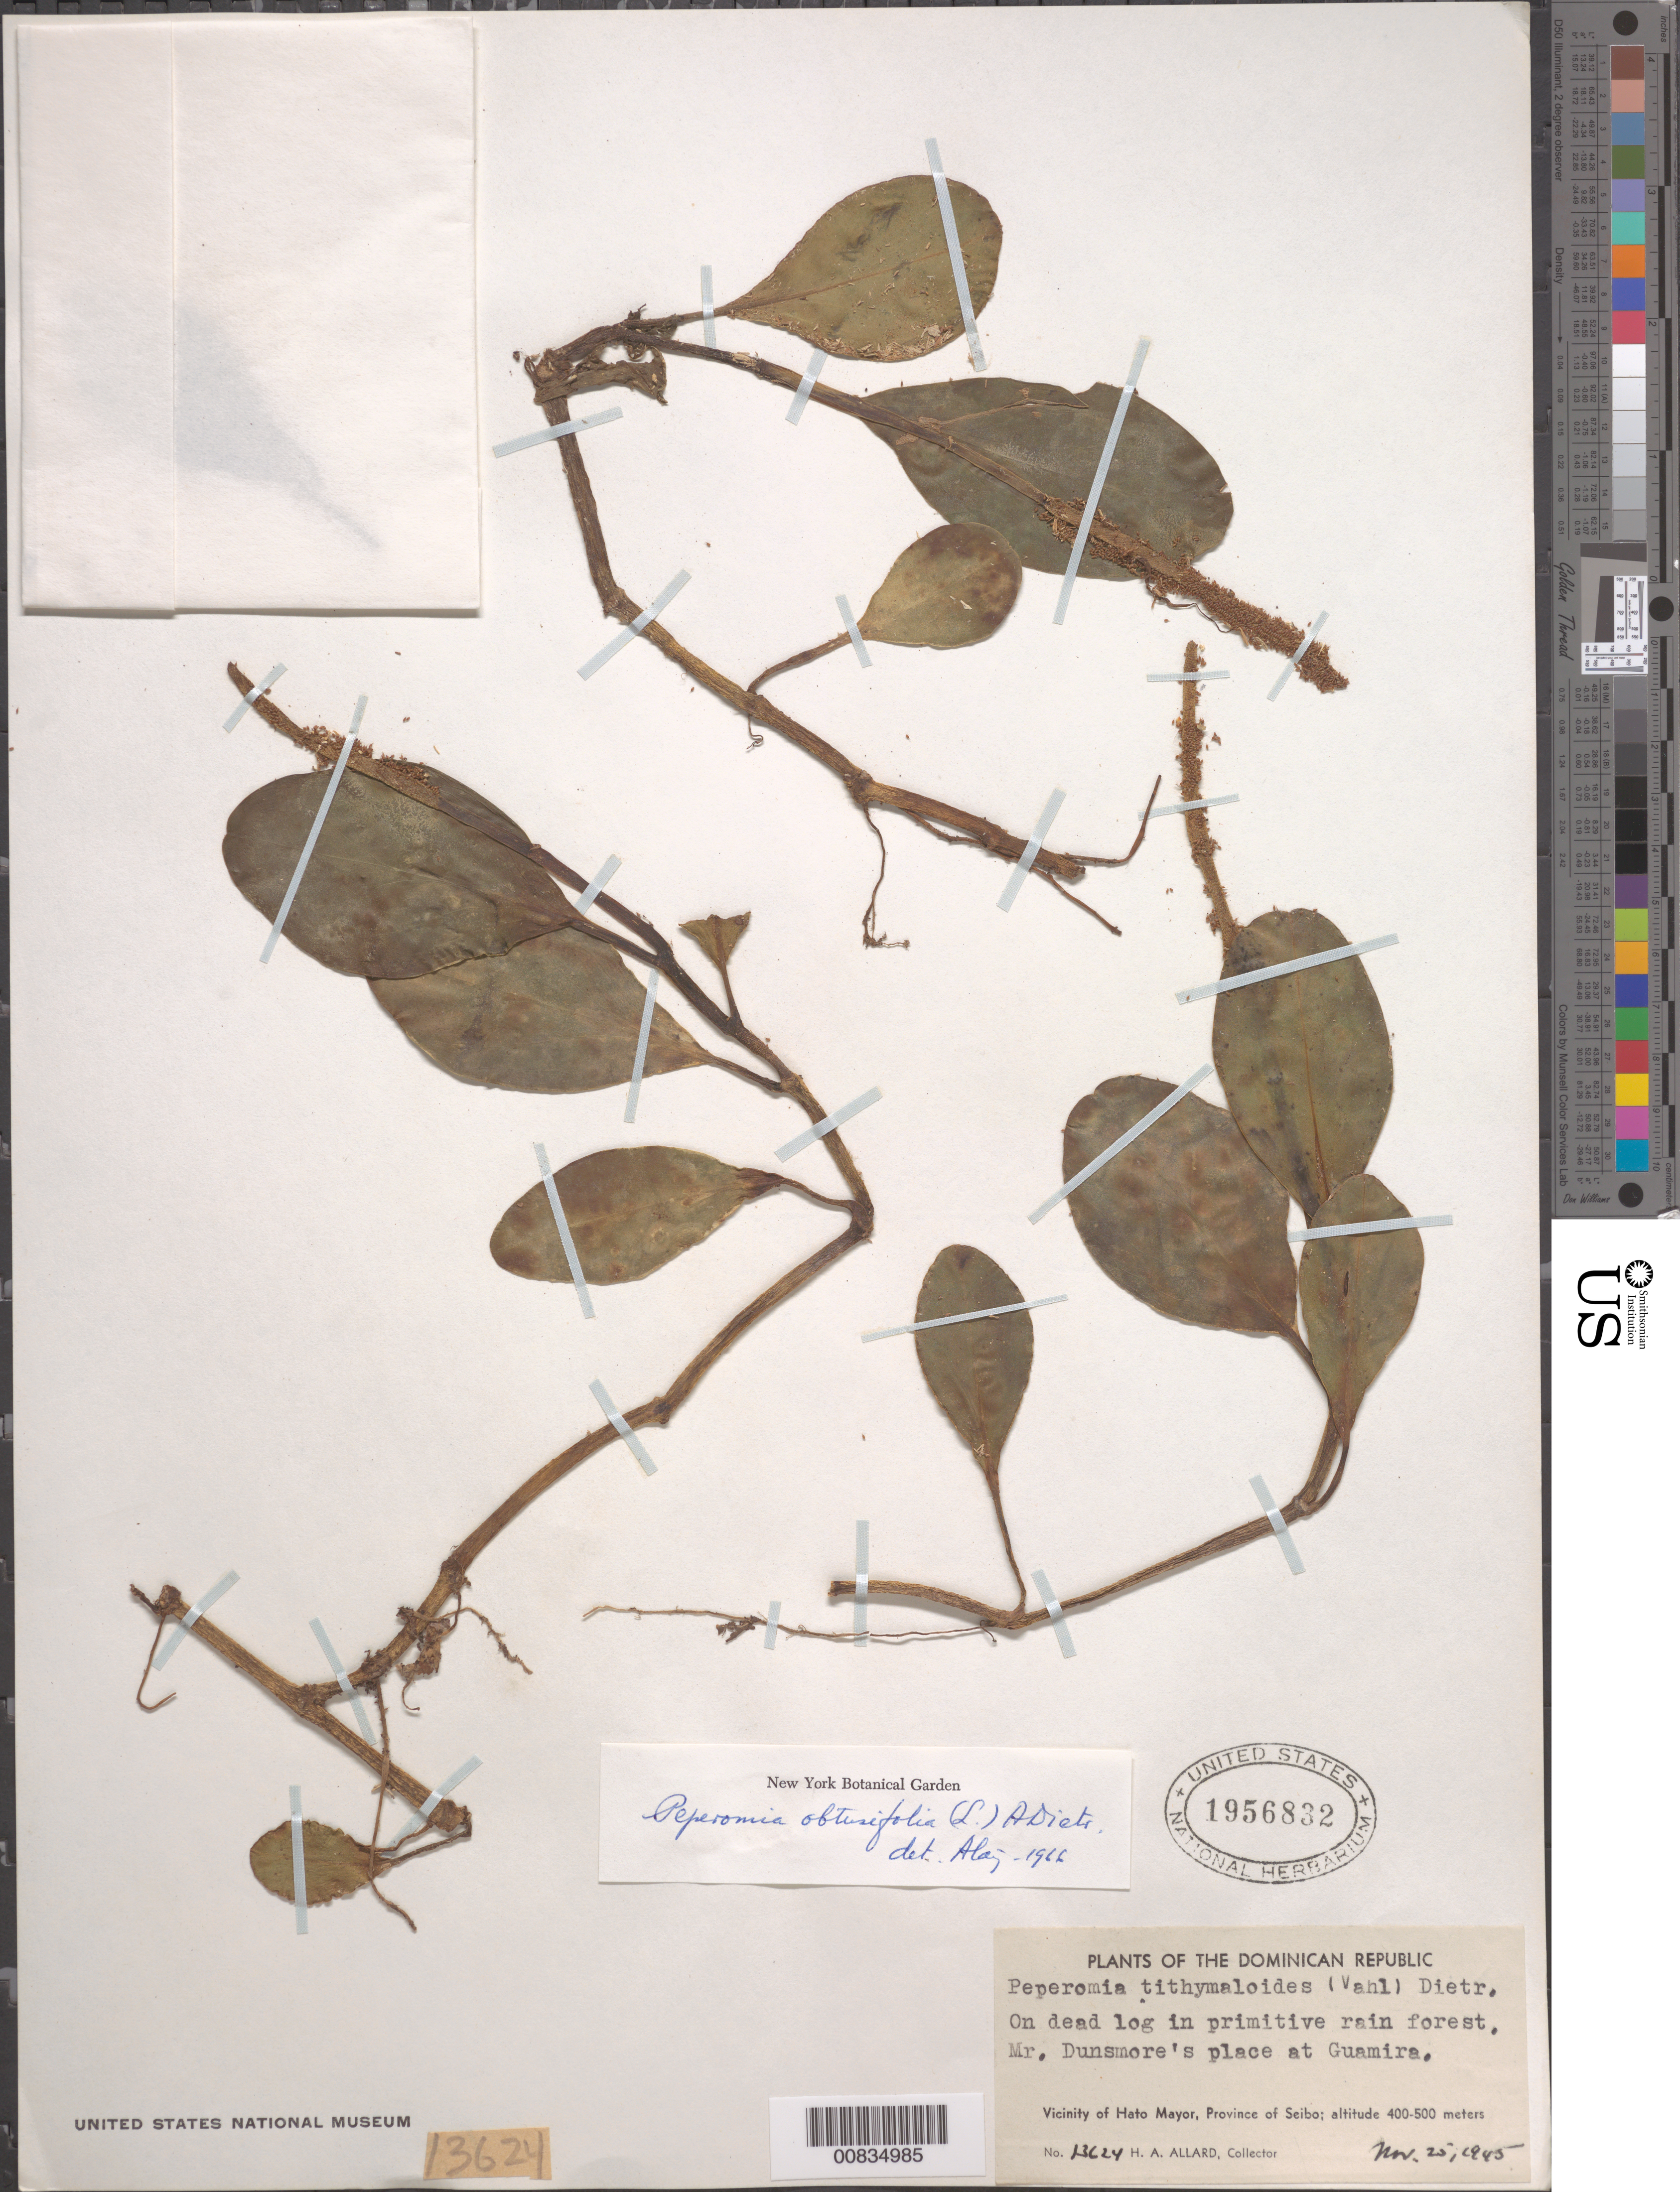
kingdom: Plantae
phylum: Tracheophyta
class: Magnoliopsida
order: Piperales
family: Piperaceae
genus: Peperomia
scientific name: Peperomia obtusifolia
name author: (L.) A. Dietr.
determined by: Liogier, Alain H.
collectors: H. A. Allard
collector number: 13624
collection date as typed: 25 Nov 1945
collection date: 1945-11-25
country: Dominican Republic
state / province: El Seibo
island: Hispaniola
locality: Vicinity of Hato Mayor. Mr. Dunsmore's place at Guamira.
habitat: On dead log in primitive rain forest.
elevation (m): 400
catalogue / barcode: US 1956832